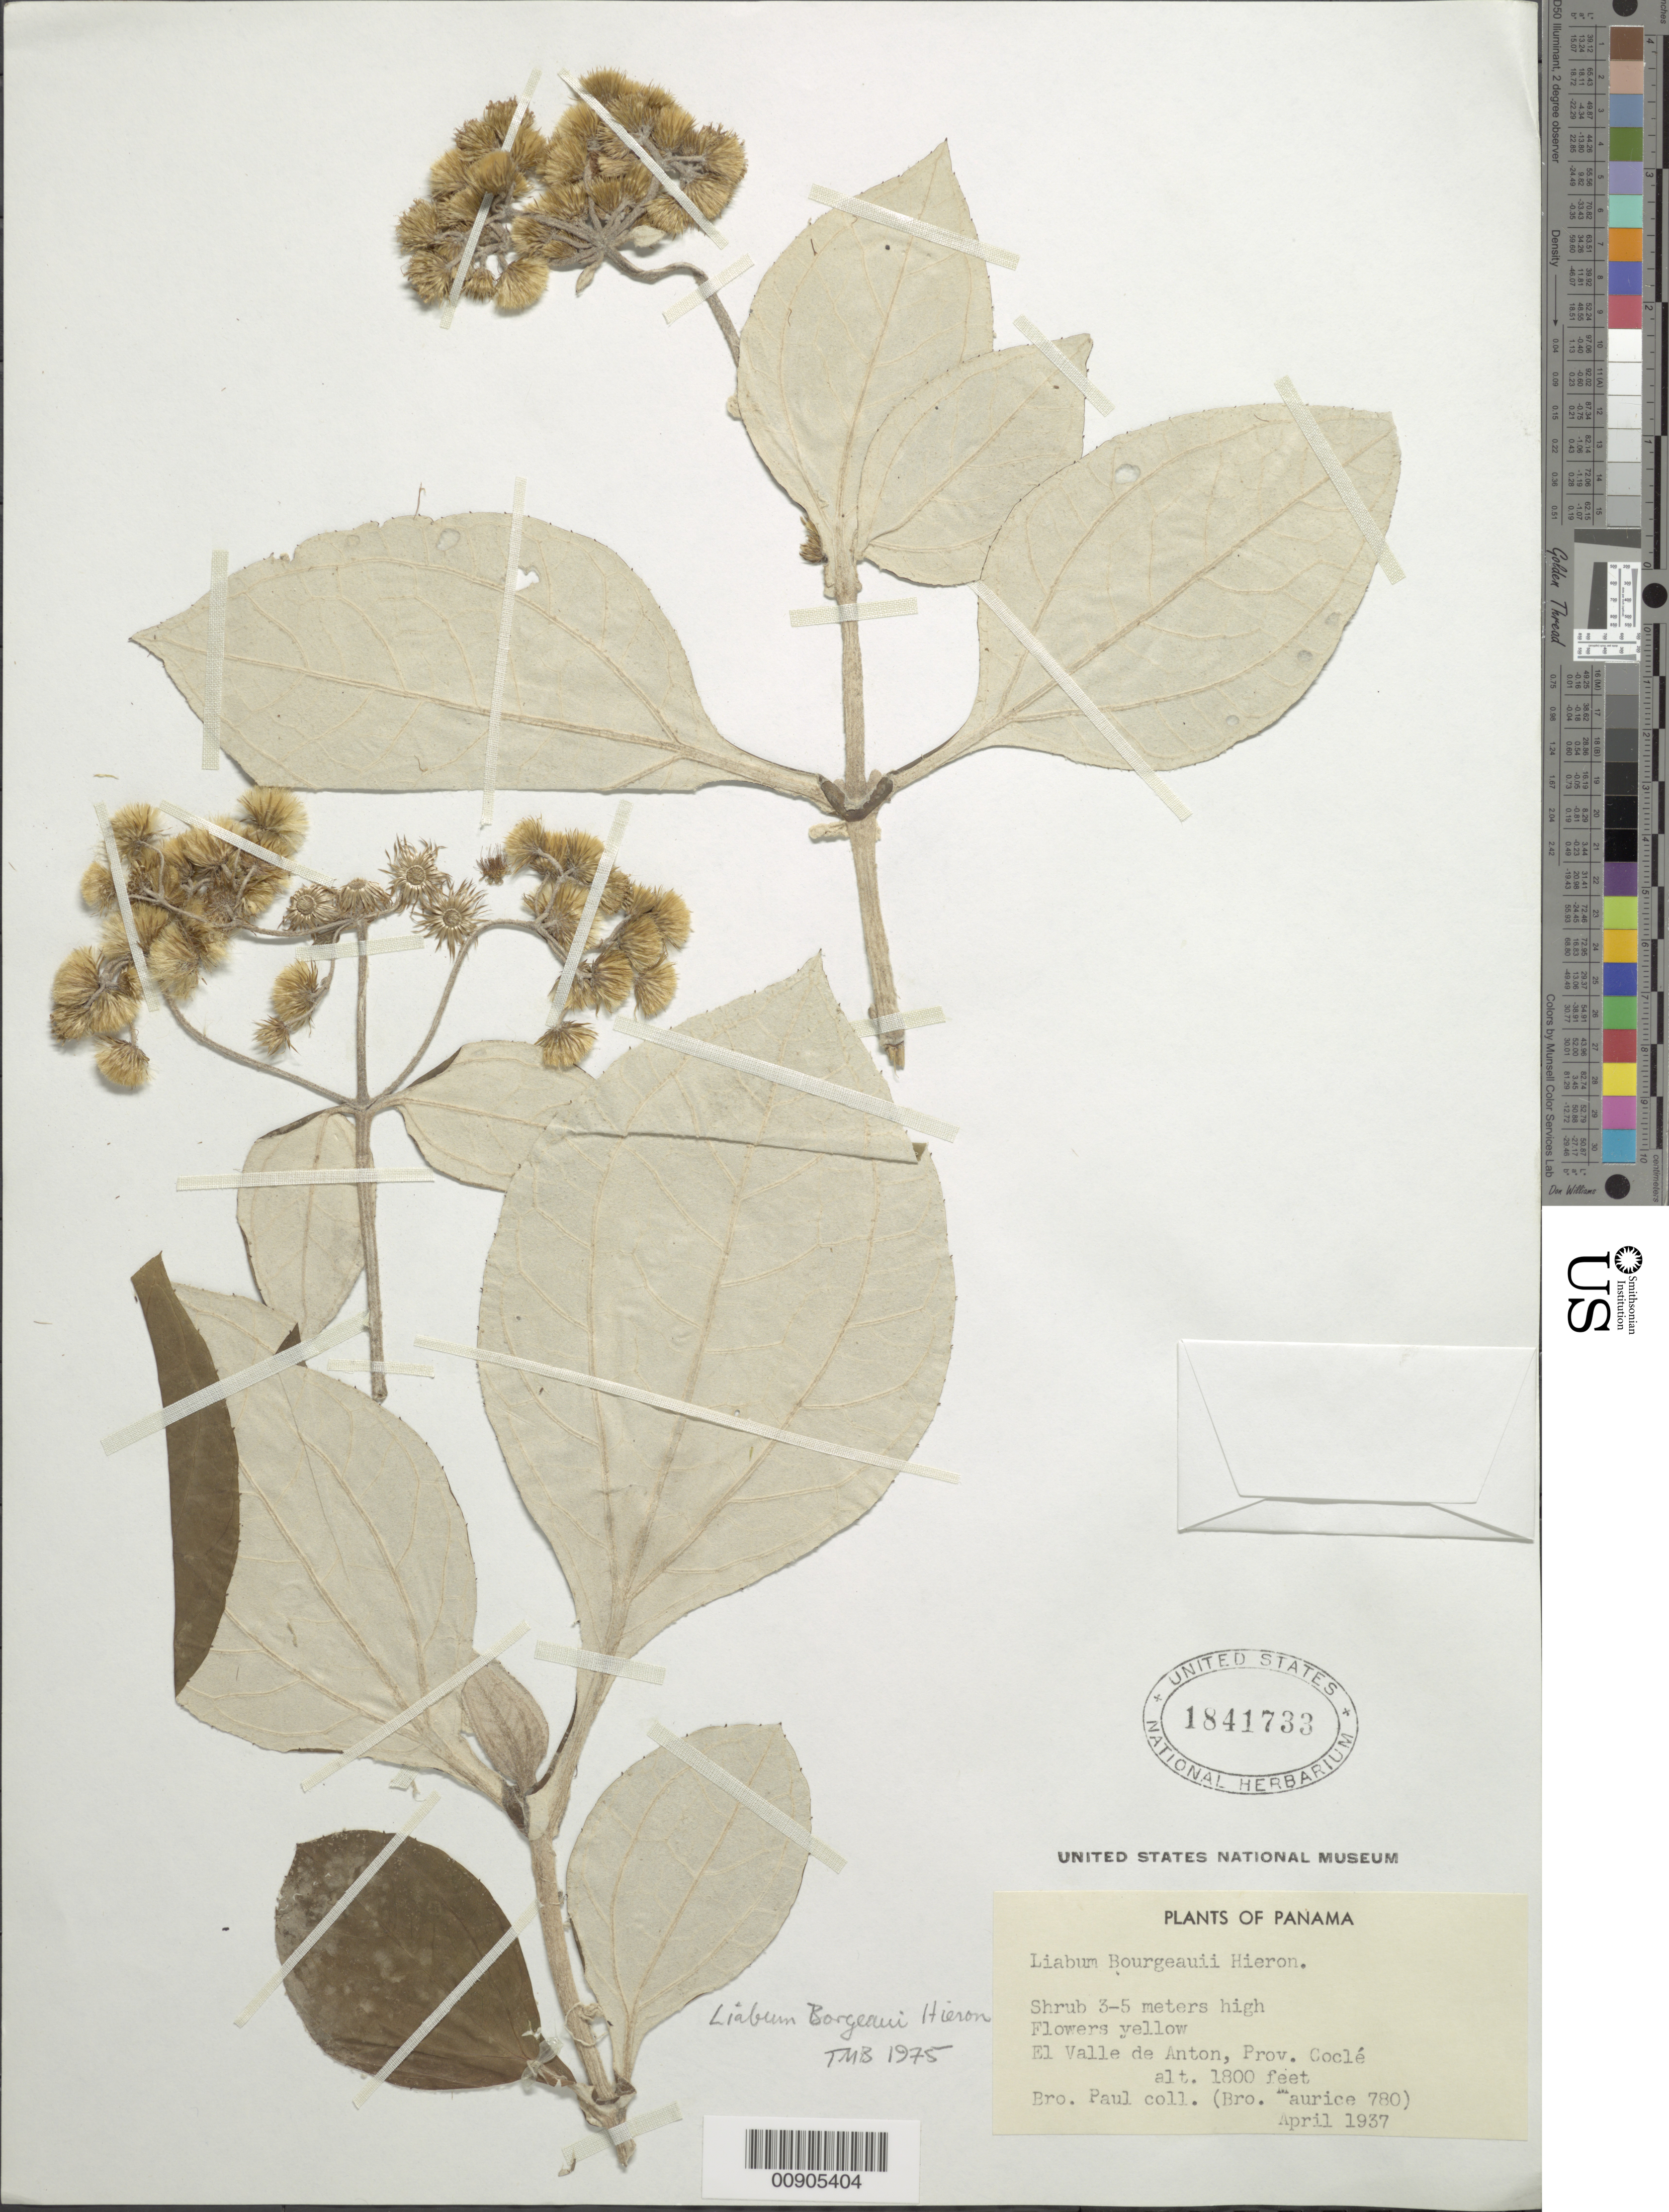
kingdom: Plantae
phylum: Tracheophyta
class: Magnoliopsida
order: Asterales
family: Asteraceae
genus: Liabum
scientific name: Liabum bourgeaui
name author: Hieron.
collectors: Bro. Paul & B. Maurice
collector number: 780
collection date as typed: April 1937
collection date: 1937-04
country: Panama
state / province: Coclé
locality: El Valle de Anton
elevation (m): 549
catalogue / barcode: US 1841733